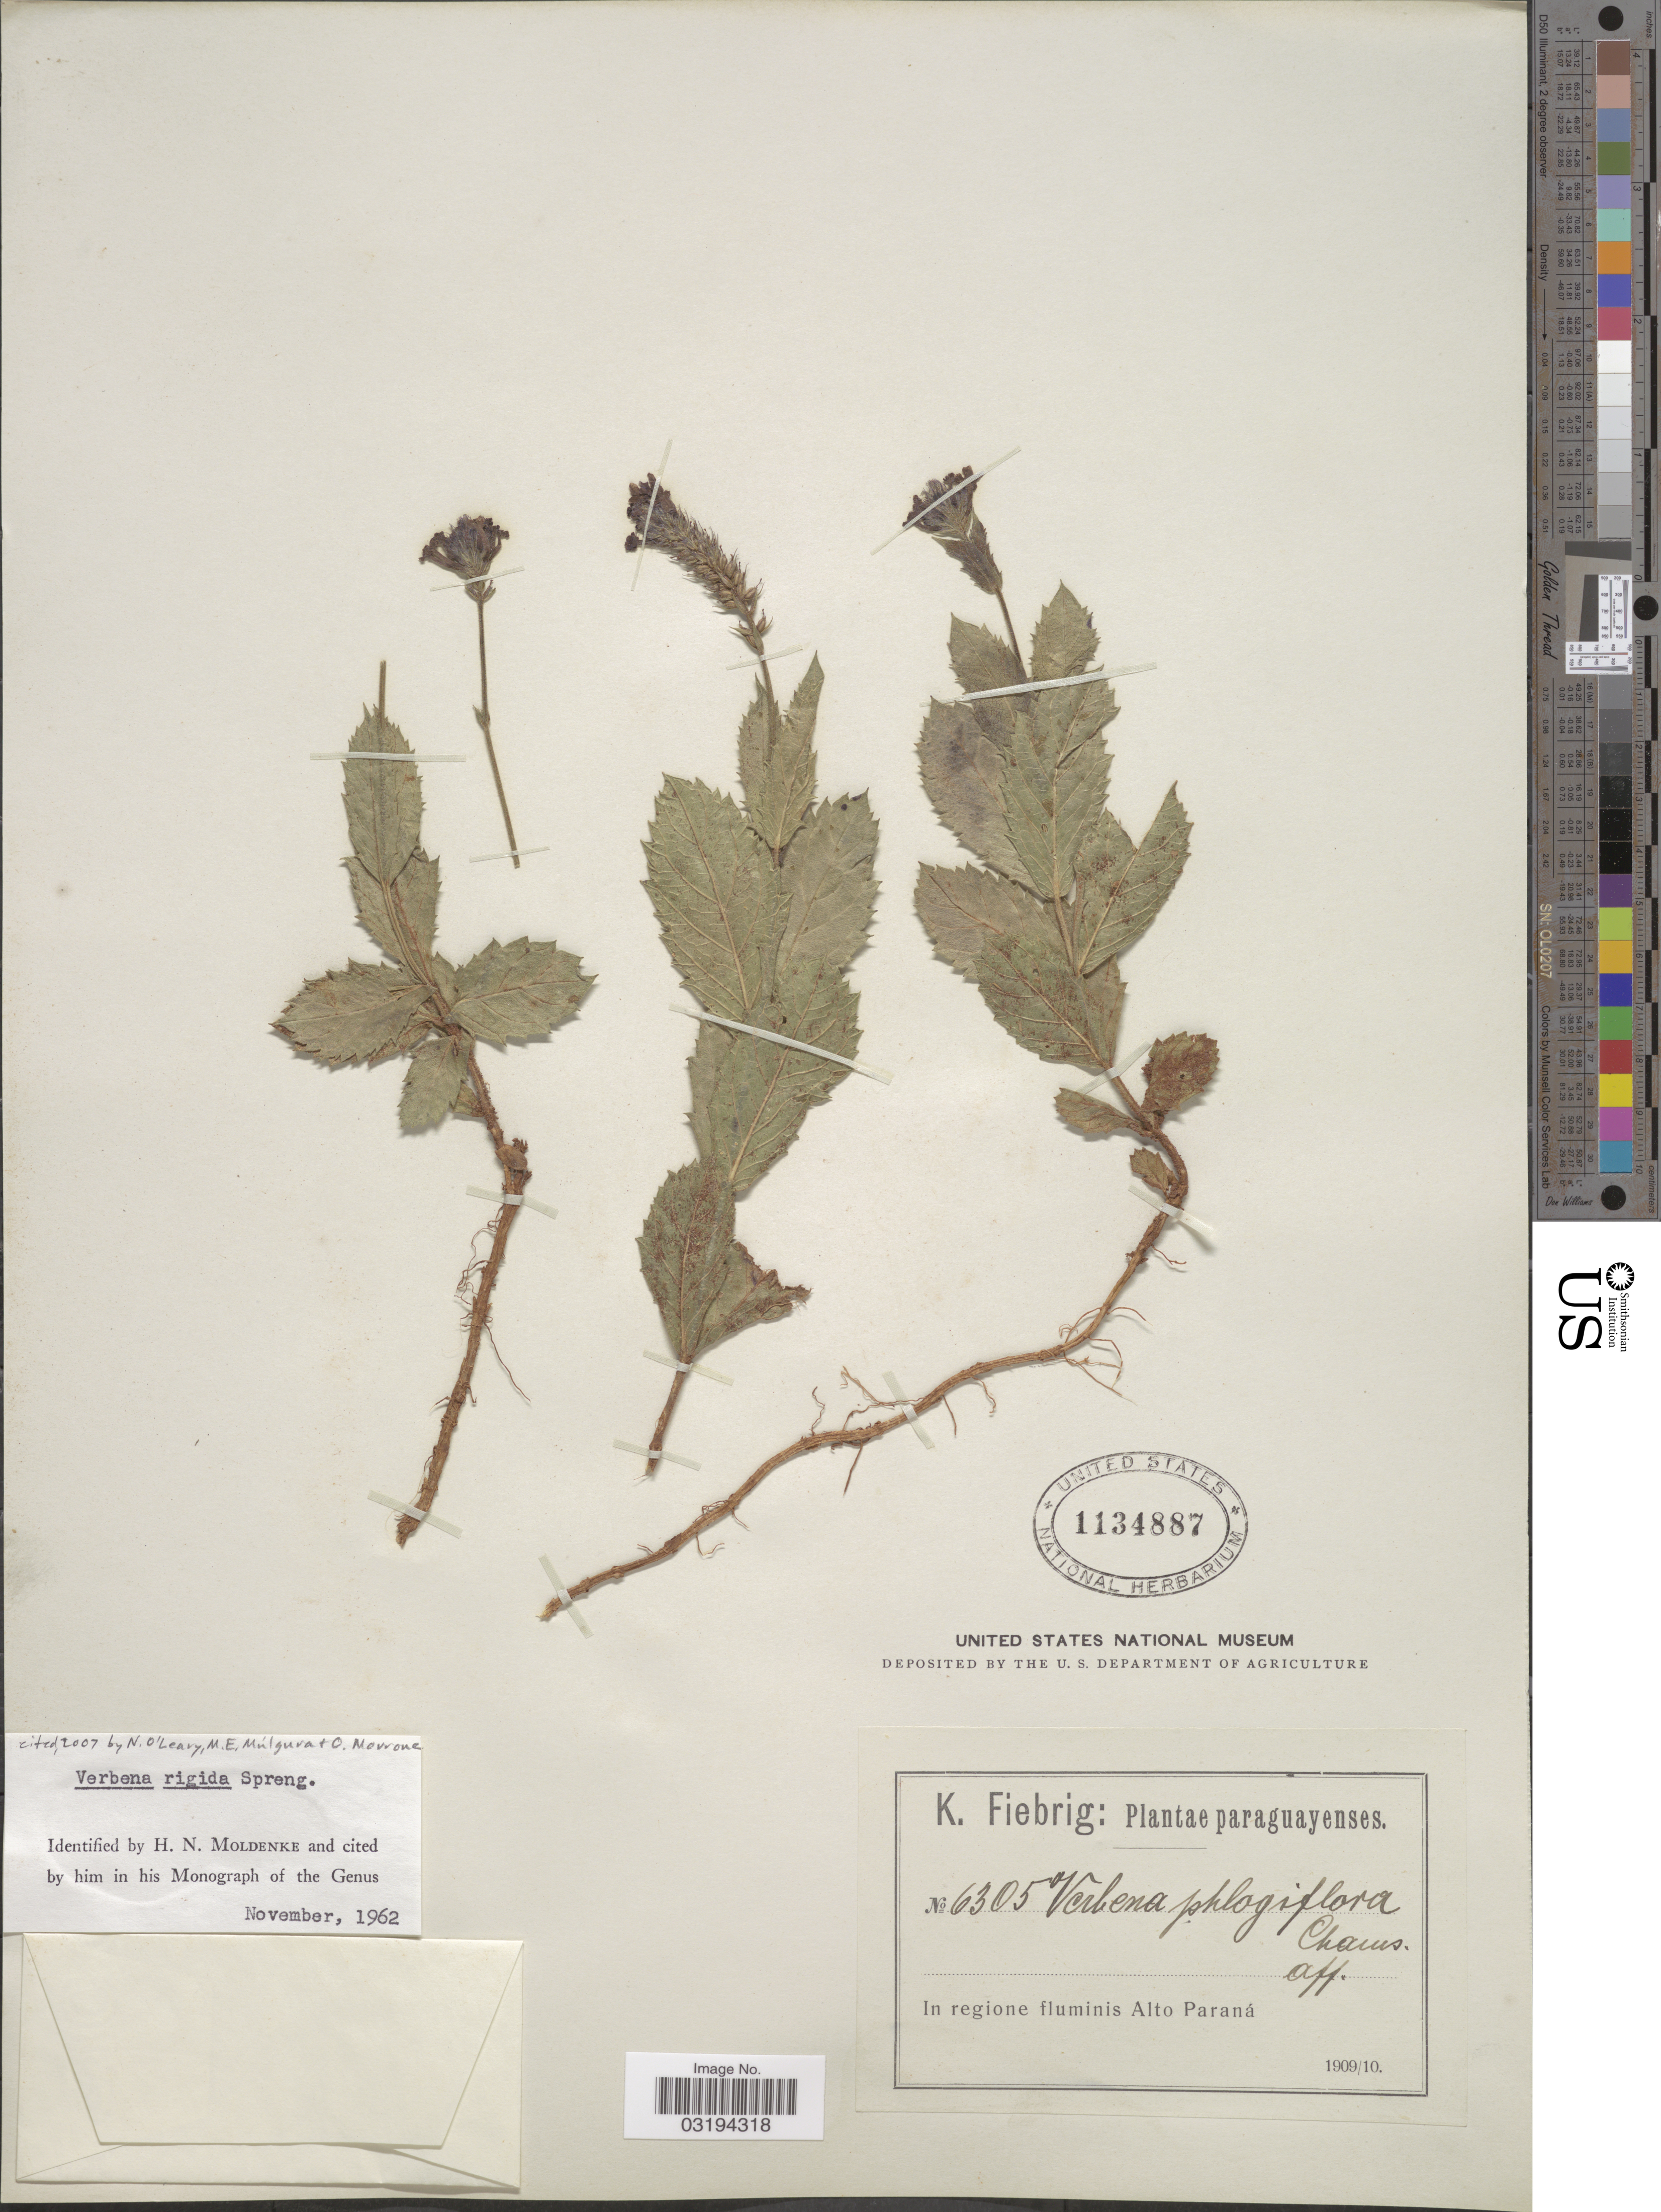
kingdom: Plantae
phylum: Tracheophyta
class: Magnoliopsida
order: Lamiales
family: Verbenaceae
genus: Verbena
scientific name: Verbena rigida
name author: Spreng.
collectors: K. Fiebrig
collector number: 6305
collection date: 1909/1910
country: Paraguay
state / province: Alto Parana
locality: In regione fluminis Alto Paraná.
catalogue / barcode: US 1134887